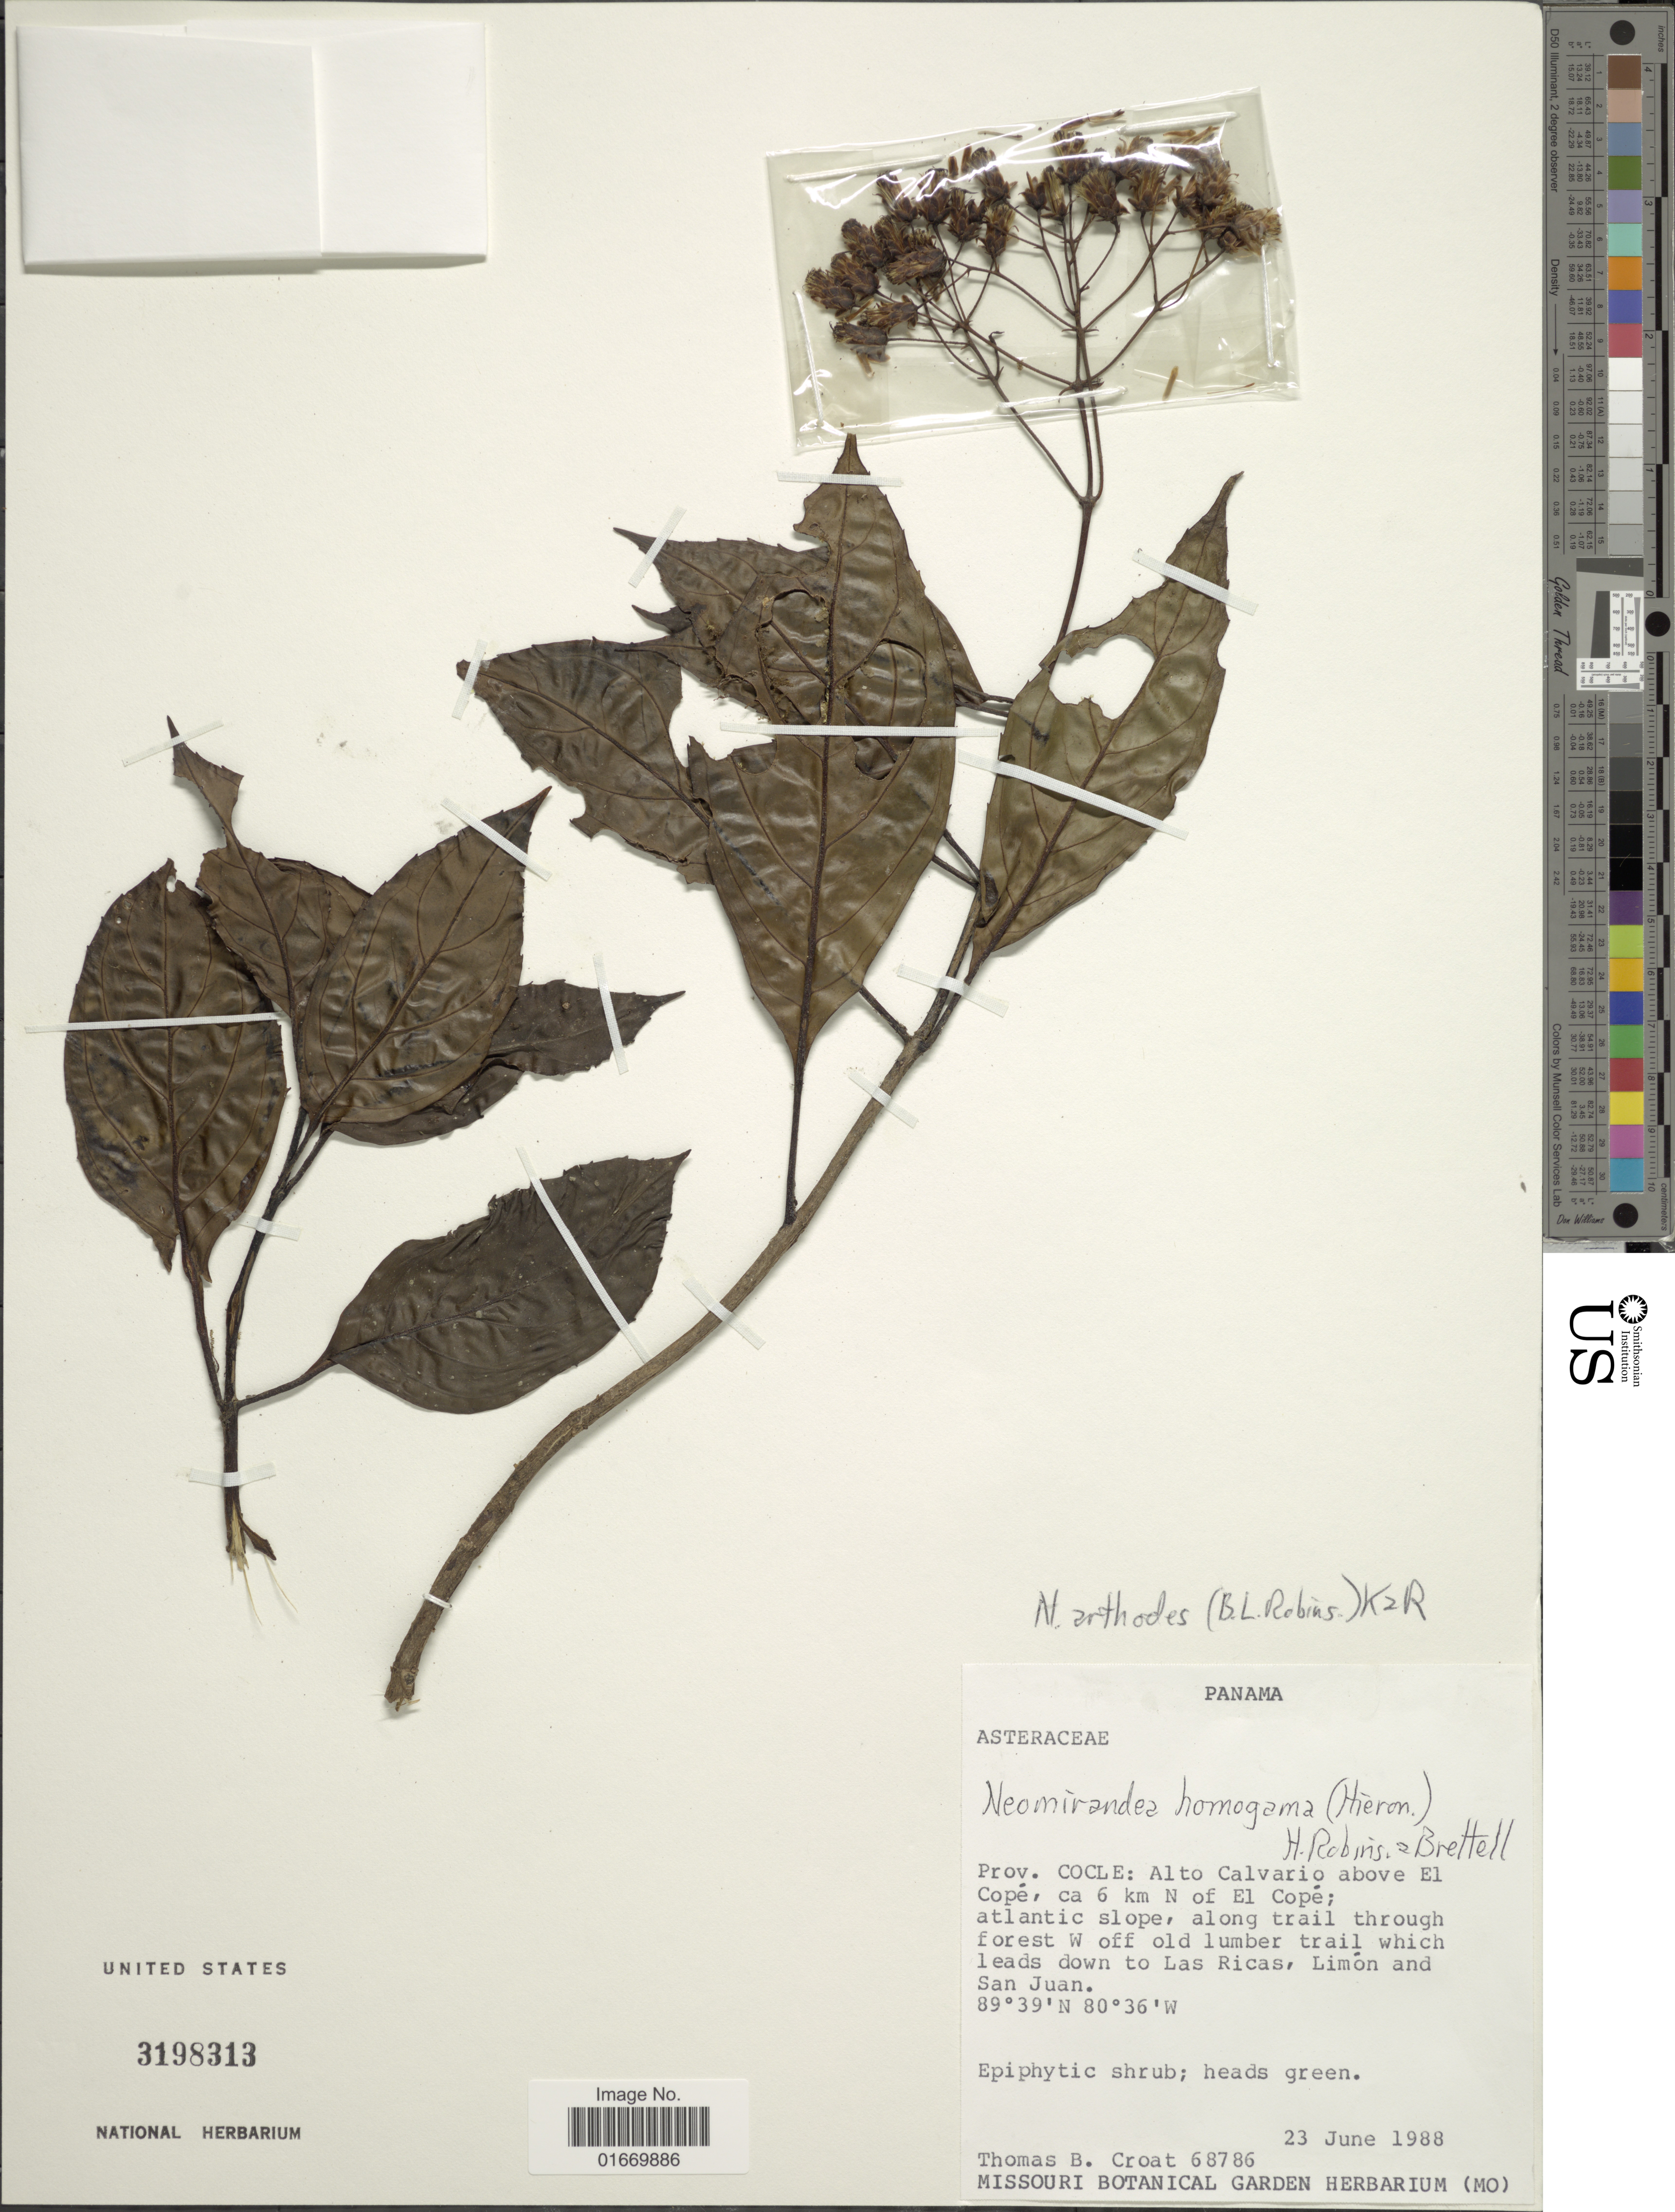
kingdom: Plantae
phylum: Tracheophyta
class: Magnoliopsida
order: Asterales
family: Asteraceae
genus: Neomirandea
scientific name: Neomirandea arthodes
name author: (B.L. Rob.) R.M. King & H. Rob.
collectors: T. B. Croat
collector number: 68786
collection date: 1988-06-23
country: Panama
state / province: Coclé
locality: Alto Calvario above El Cope, ca 6 km N of El Cope, atlantic slope, along trail through forest W off old lumber trail which leads down to Las Ricas,Limon and San Juan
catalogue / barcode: US 3198313